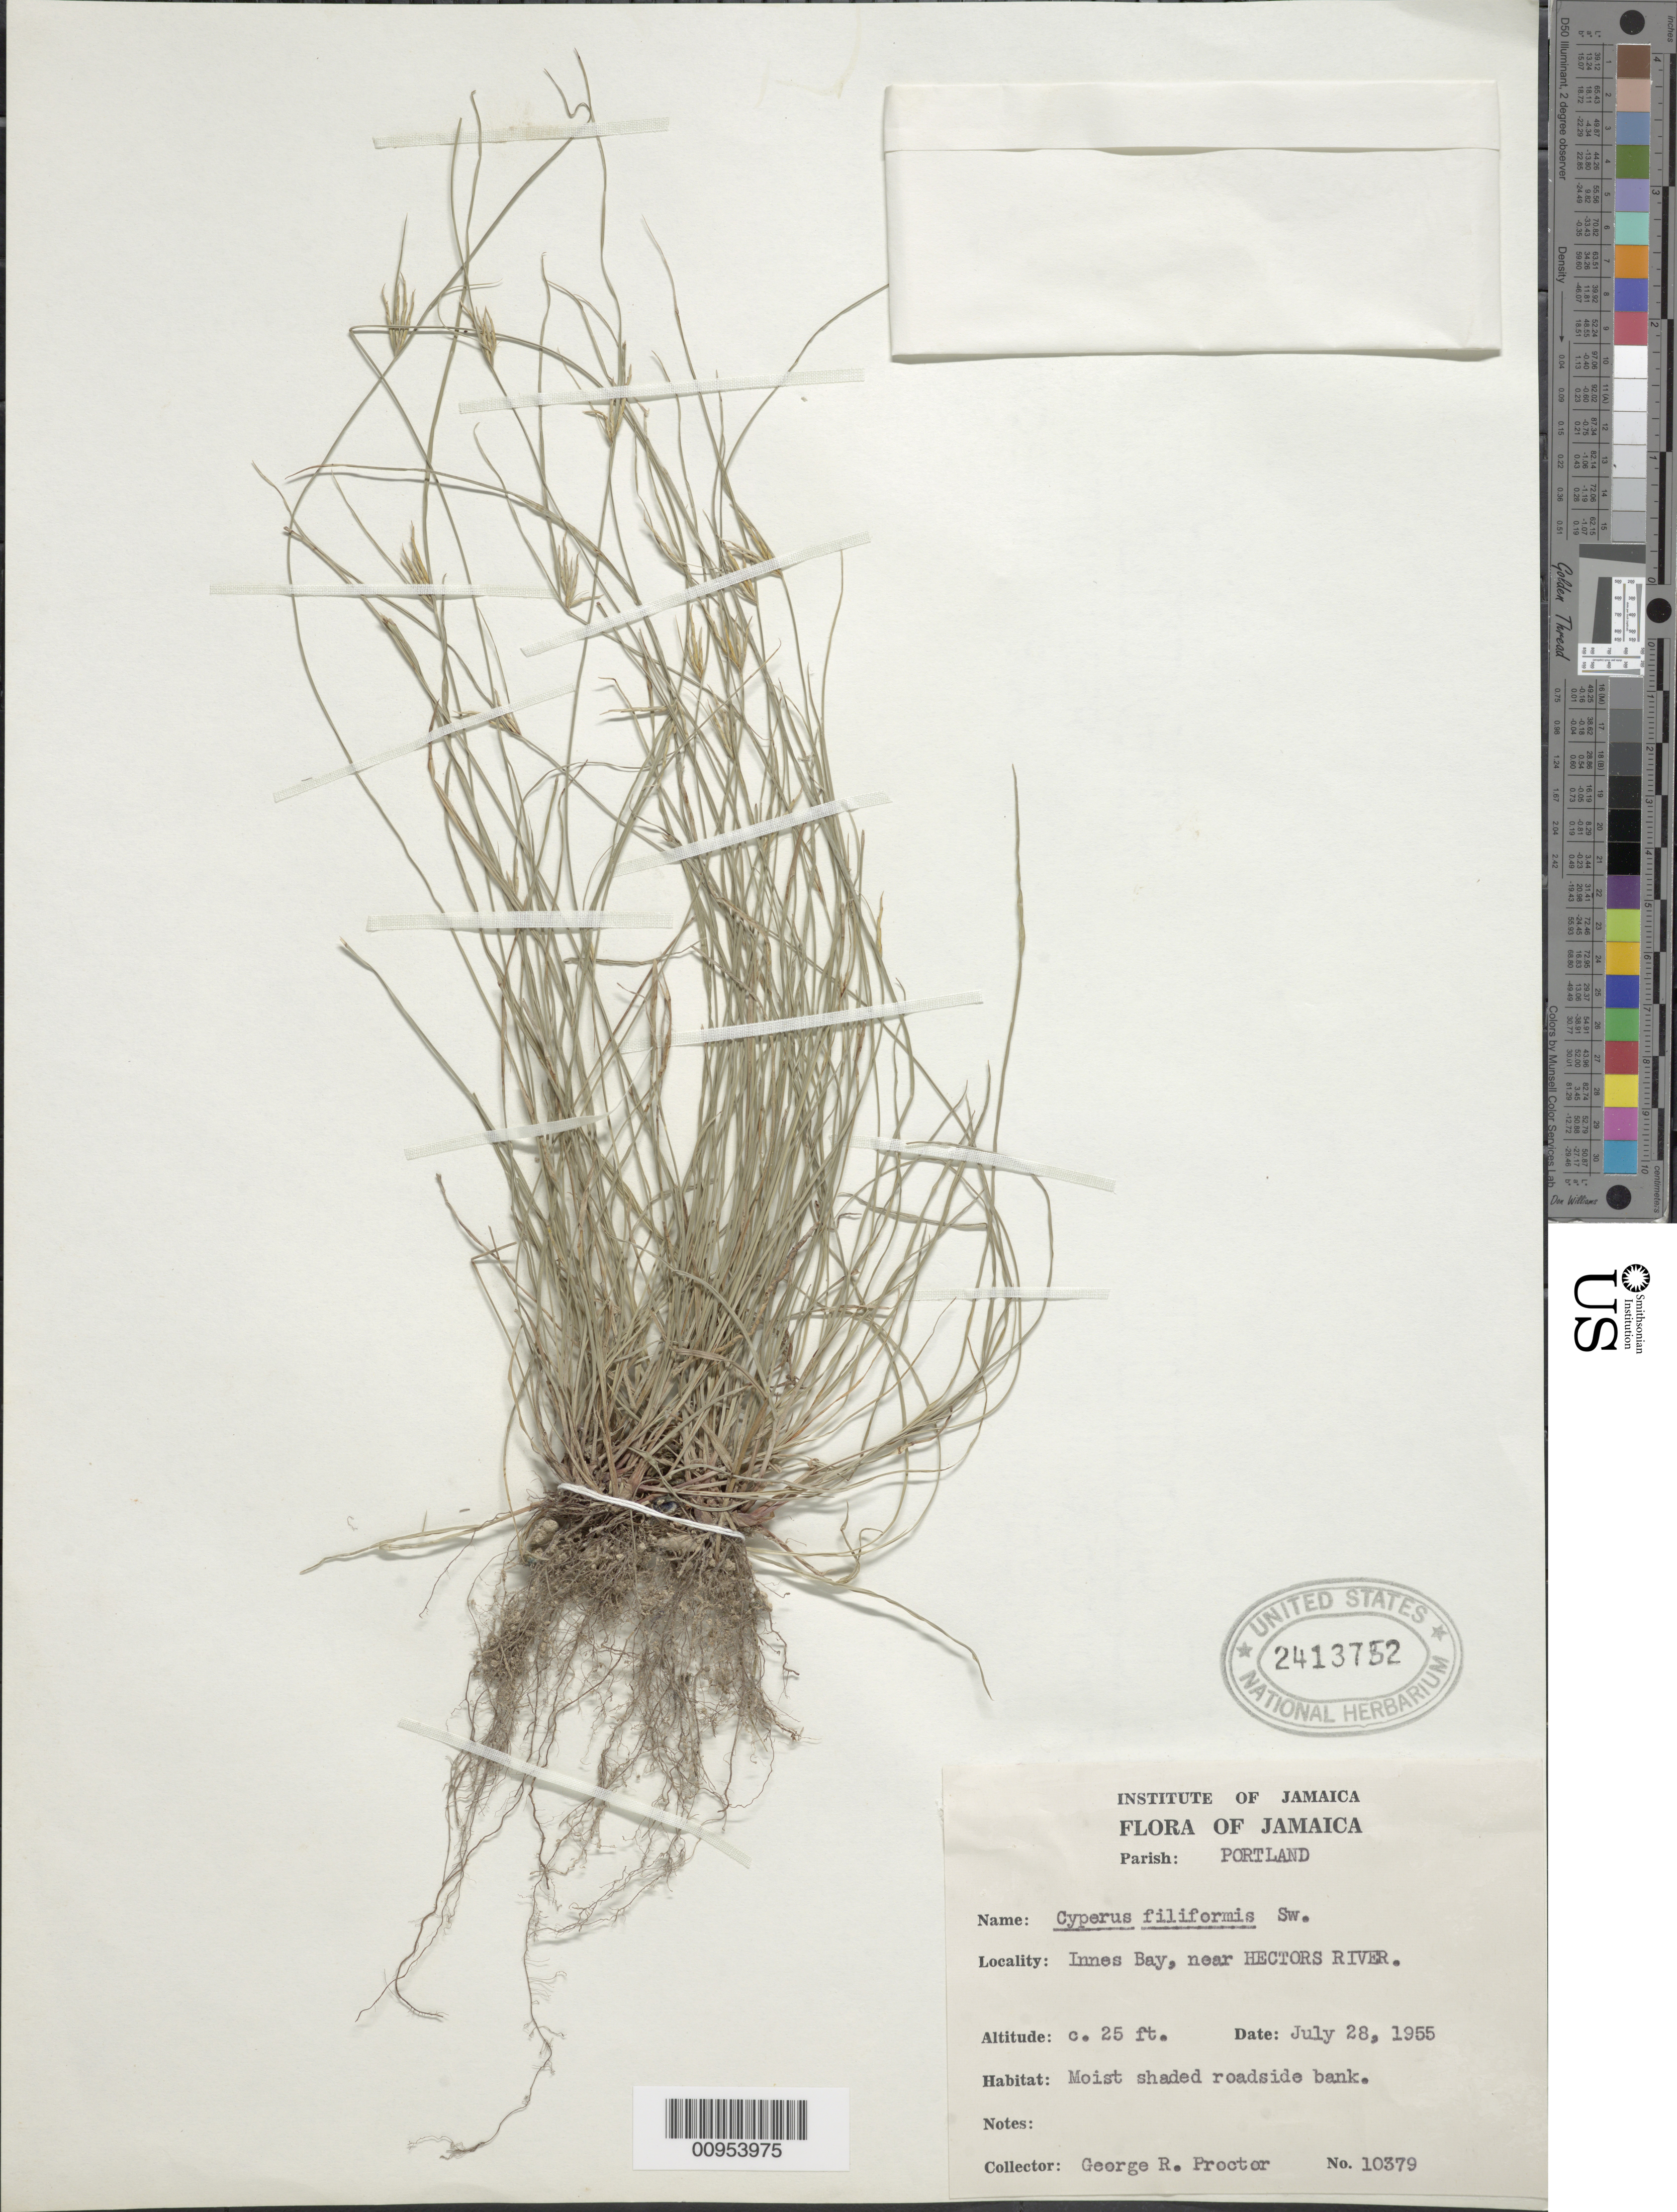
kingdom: Plantae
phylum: Tracheophyta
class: Liliopsida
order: Poales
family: Cyperaceae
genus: Cyperus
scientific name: Cyperus filiformis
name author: Sw.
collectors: G. R. Proctor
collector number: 10379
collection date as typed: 28 Jul 1955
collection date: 1955-07-28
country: Jamaica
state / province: Portland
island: Jamaica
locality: Innes Bay, near Hectors River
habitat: Moist shaded roadside bank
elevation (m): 8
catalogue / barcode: US 2413752